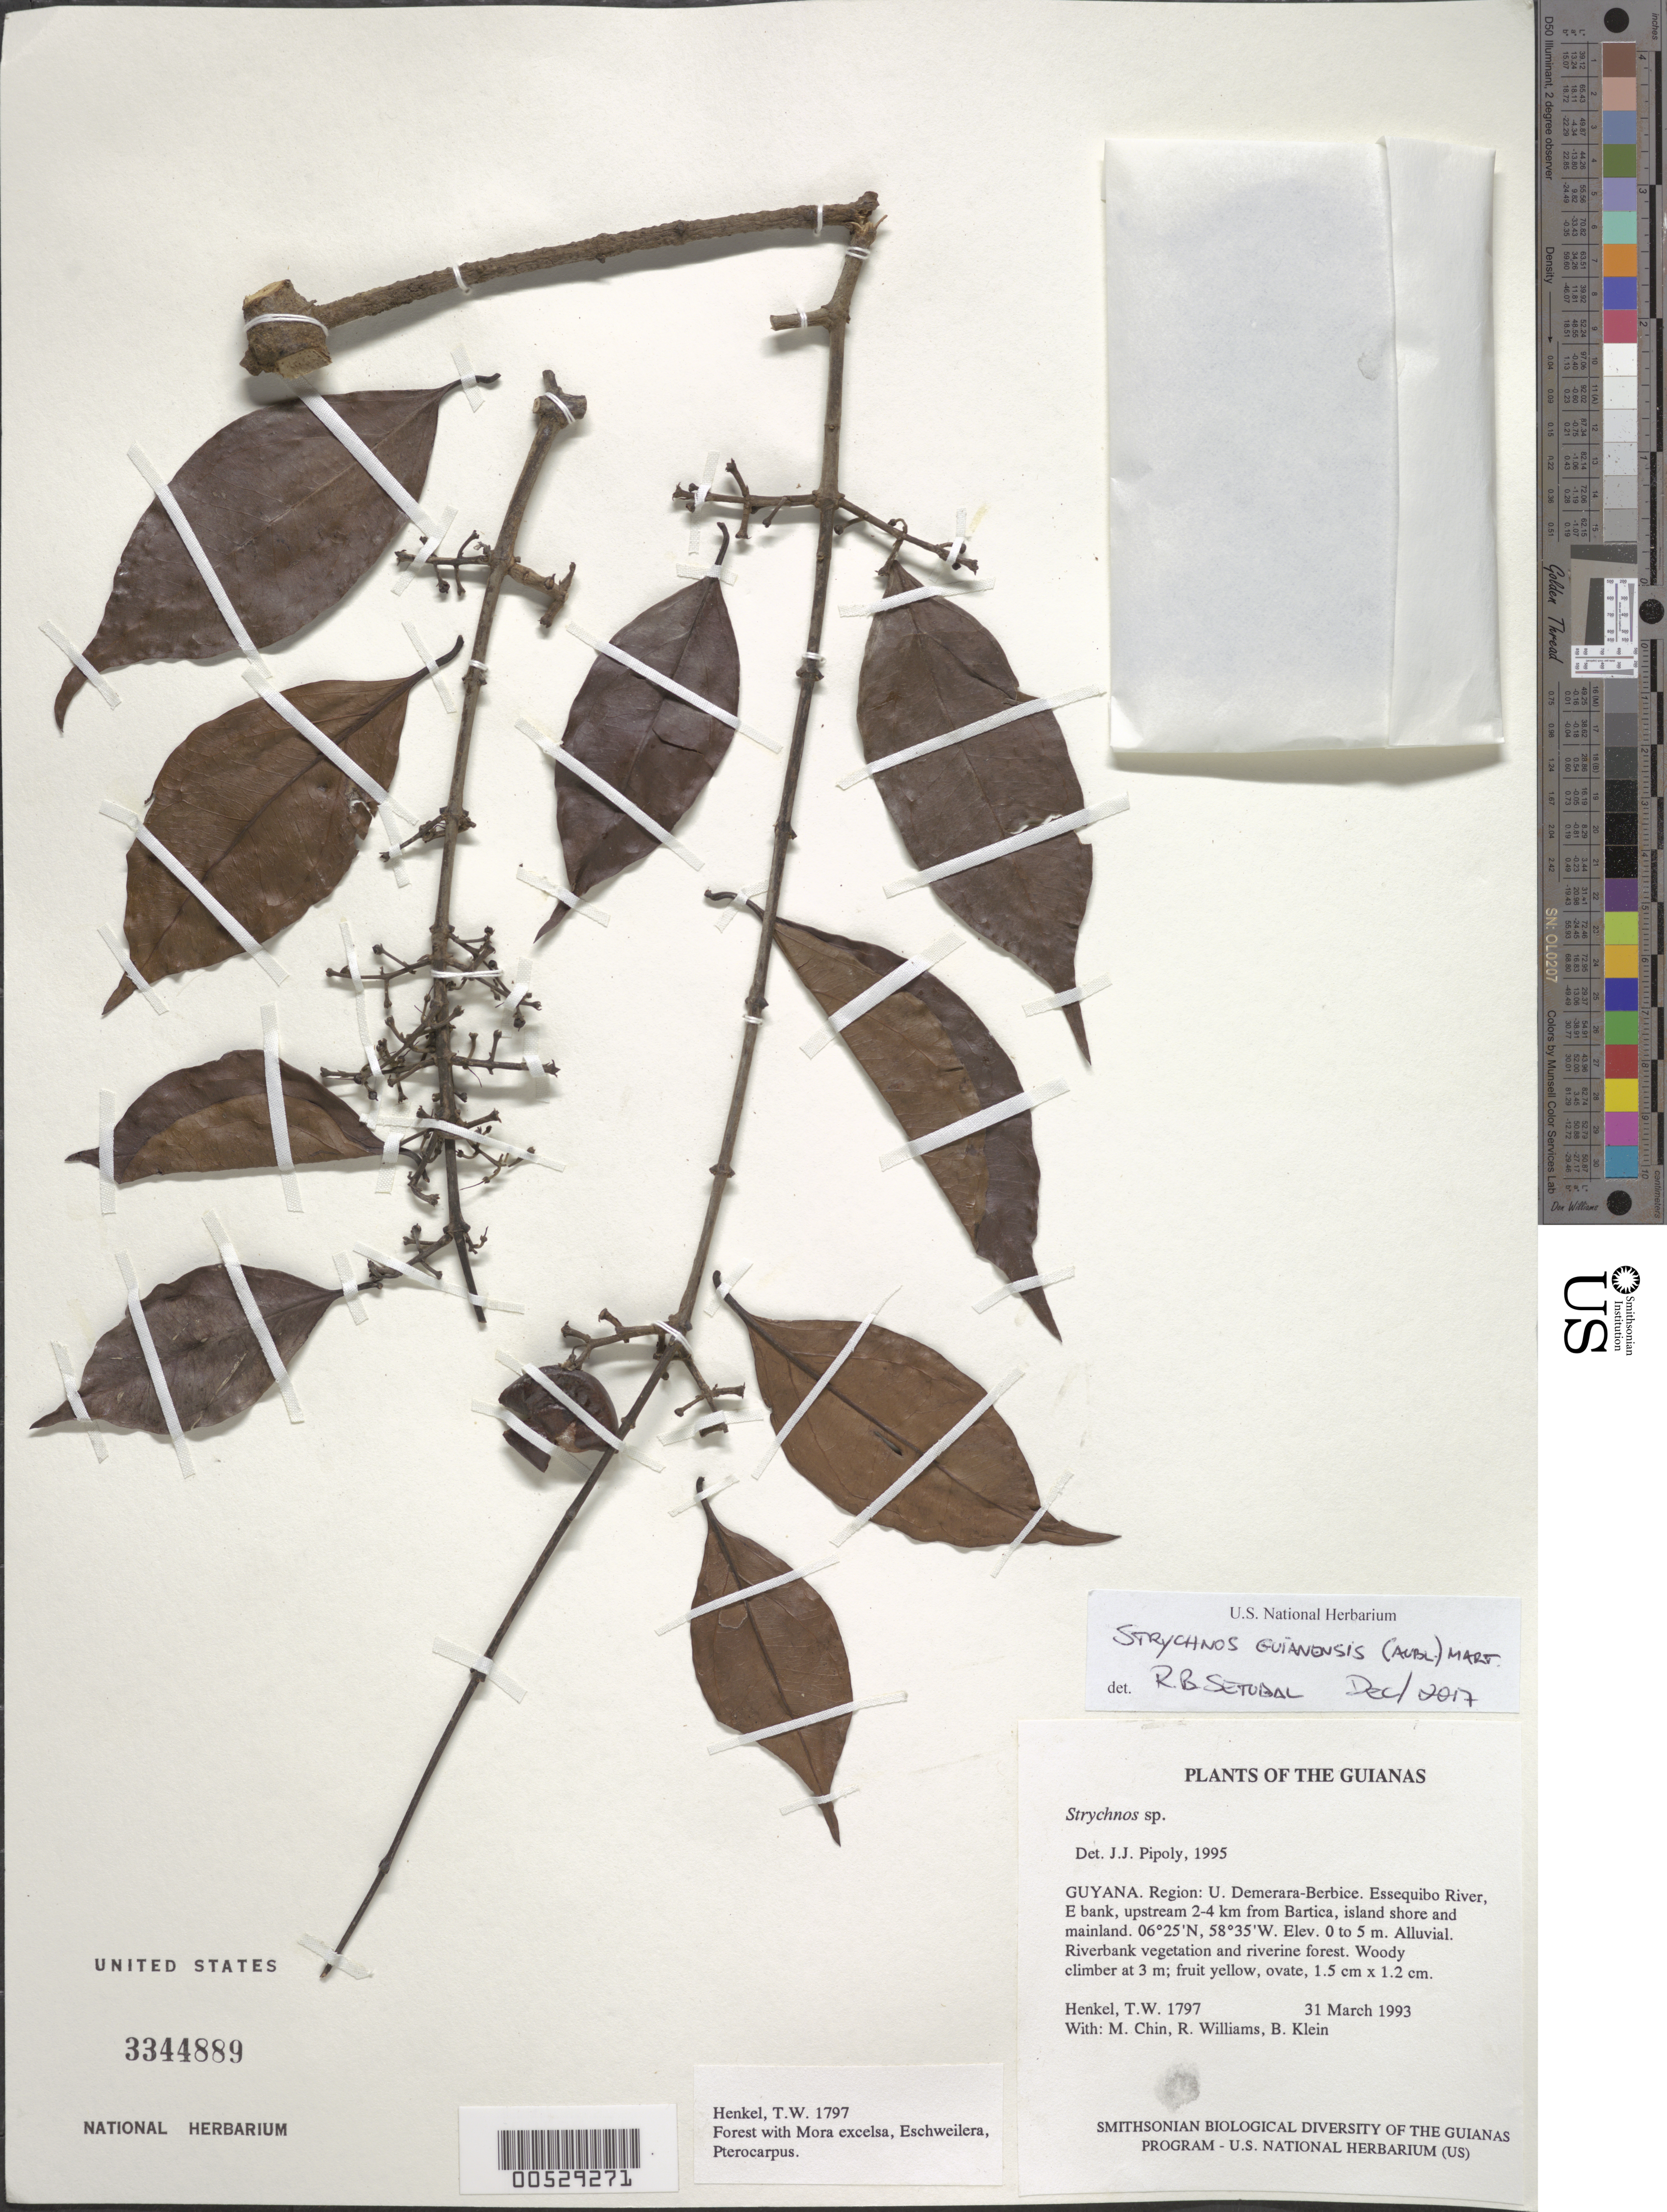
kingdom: Plantae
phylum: Tracheophyta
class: Magnoliopsida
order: Gentianales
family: Loganiaceae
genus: Strychnos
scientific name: Strychnos guianensis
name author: (Aubl.) Mart.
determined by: Setubal, R. B.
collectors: T. Henkel, M. Chin, R. Williams & B. Klein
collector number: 1797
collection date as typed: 31 March 1993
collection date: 1993-03-31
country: Guyana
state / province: U. Demerara-Berbice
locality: Essequibo River, E bank, upstream 2-4 km from Bartica, island shore and mainland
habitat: Alluvial. Riverbank vegetation and riverine forest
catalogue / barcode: US 3344889